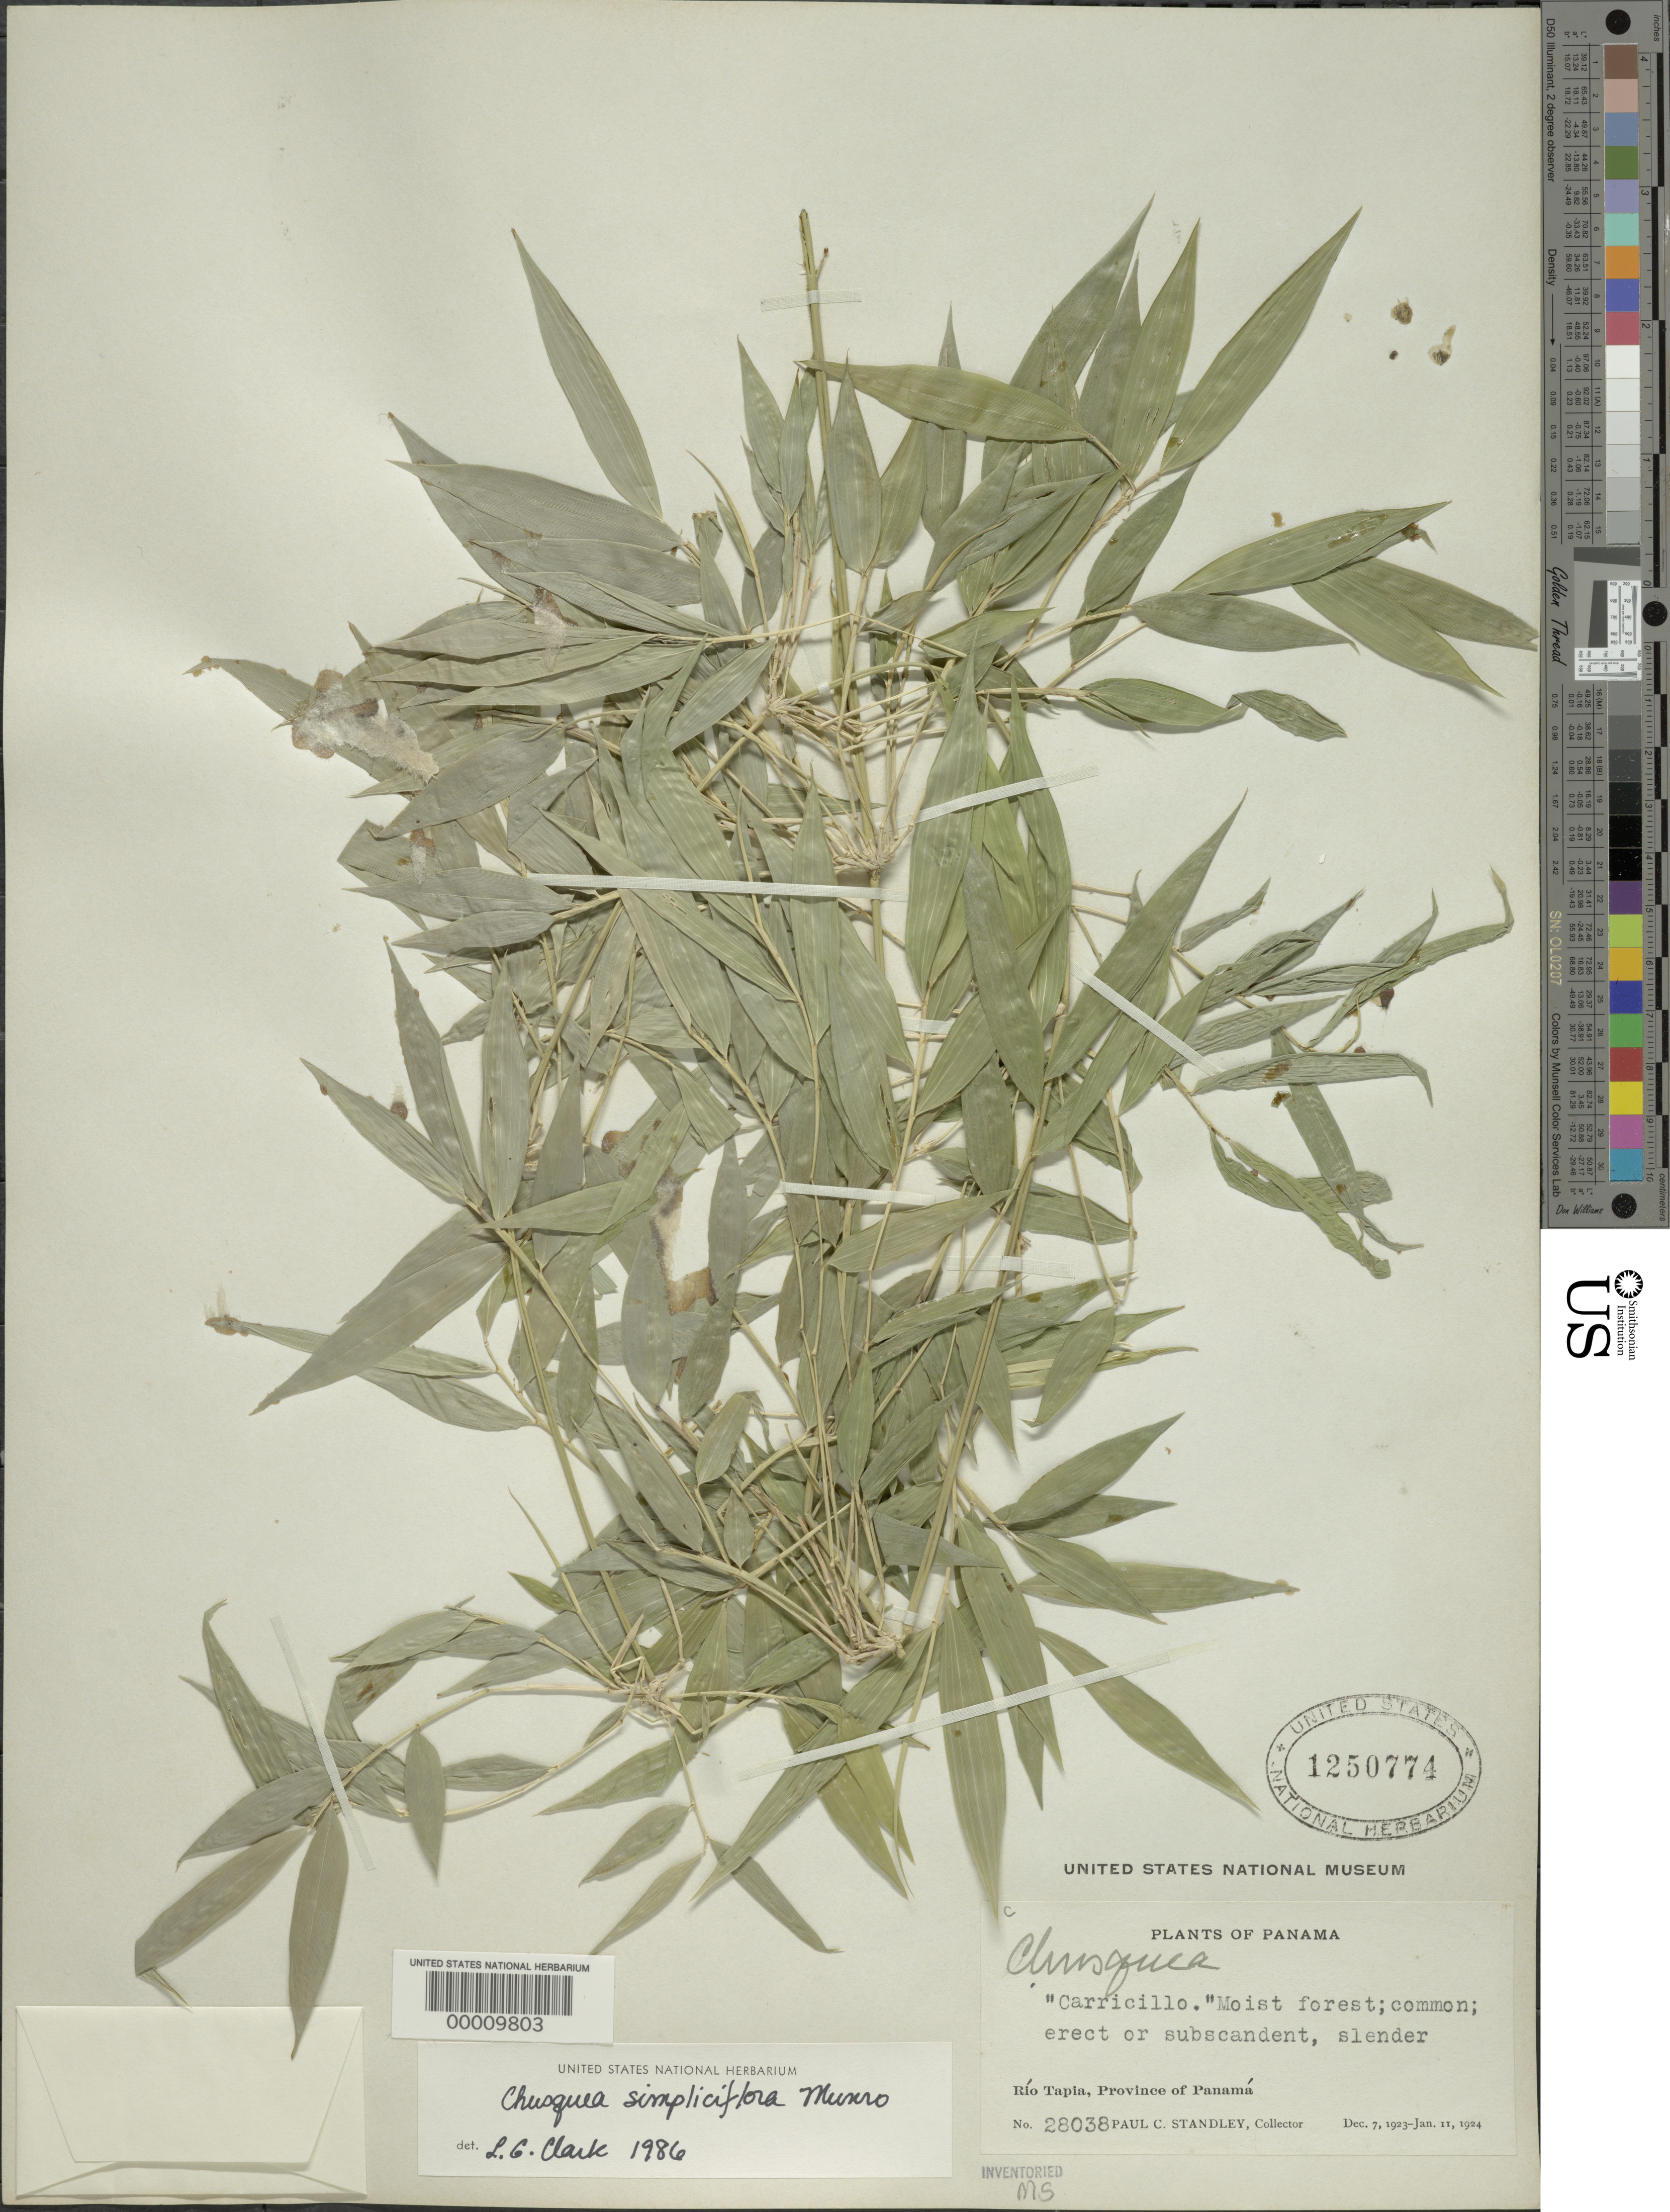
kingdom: Plantae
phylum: Tracheophyta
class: Liliopsida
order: Poales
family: Poaceae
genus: Chusquea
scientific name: Chusquea simpliciflora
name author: Munro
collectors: P. C. Standley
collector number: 28038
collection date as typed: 07 Dec 1923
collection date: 1923-12-07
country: Panama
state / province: Panamá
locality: Rio Tapia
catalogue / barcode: US 1250774